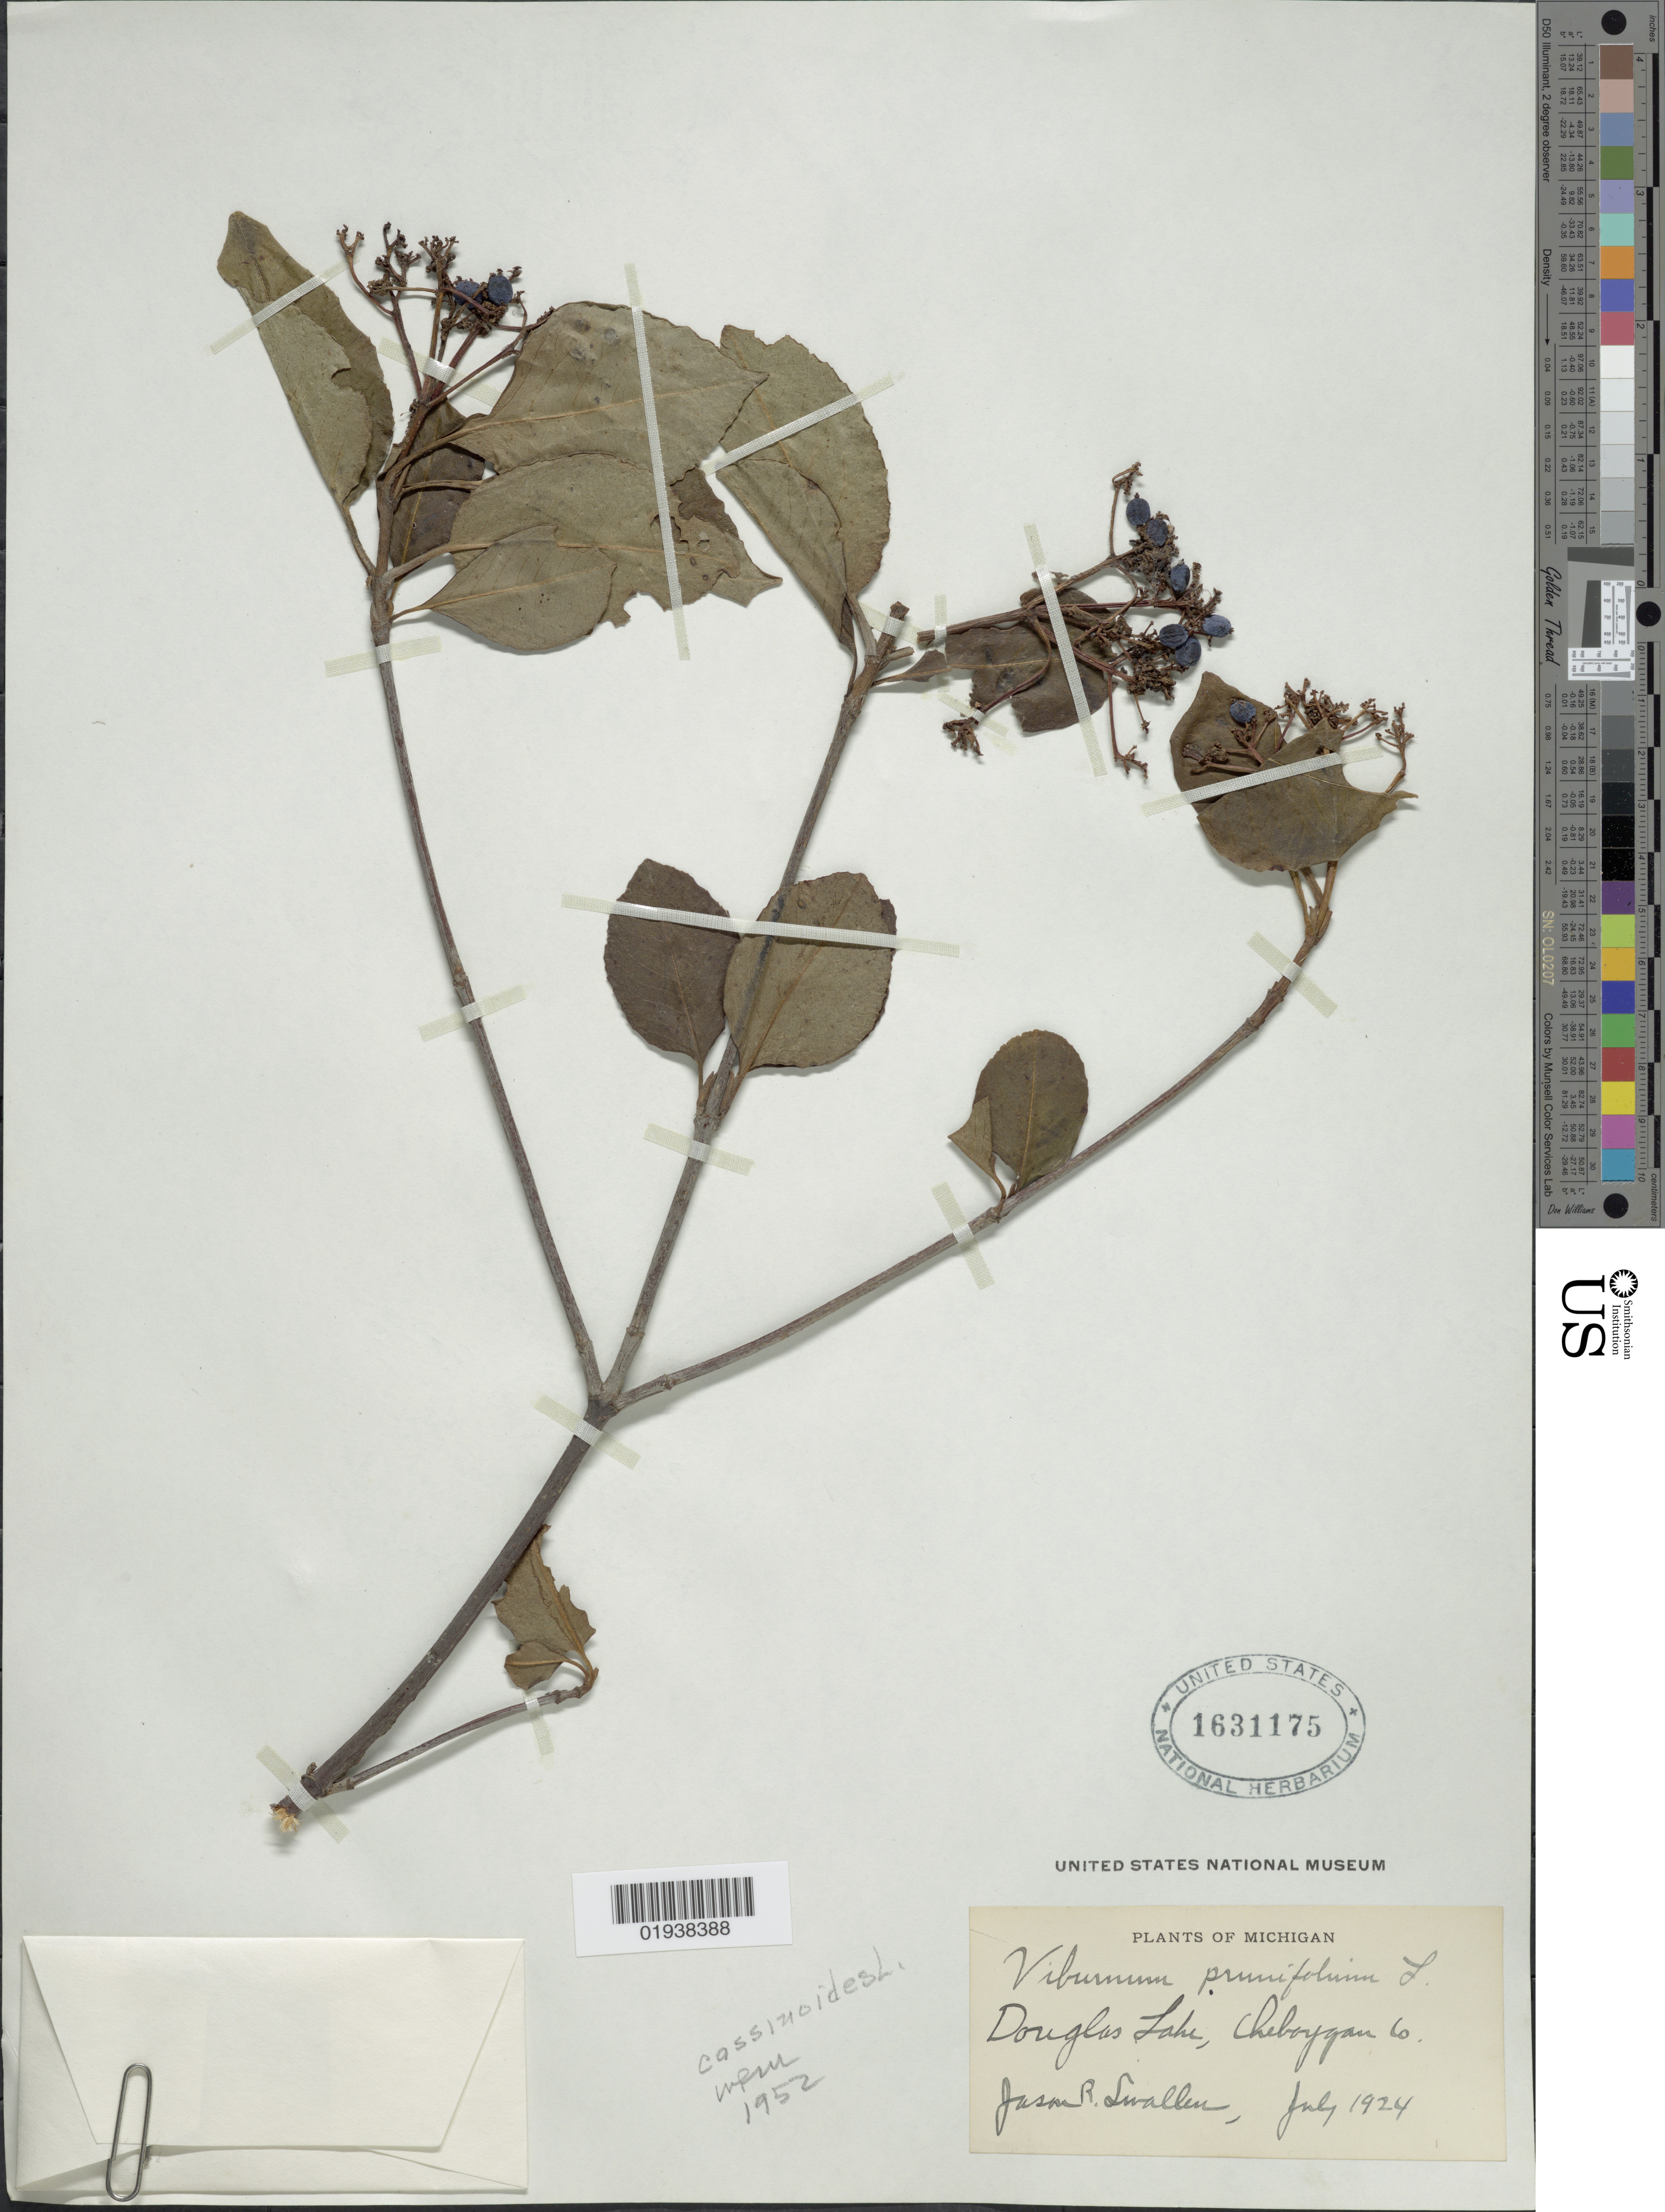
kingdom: Plantae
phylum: Tracheophyta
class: Magnoliopsida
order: Dipsacales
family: Viburnaceae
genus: Viburnum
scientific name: Viburnum cassinoides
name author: L.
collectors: J. R. Swallen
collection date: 1924-07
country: United States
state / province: Michigan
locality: Douglas Lake, Cheboygan Co.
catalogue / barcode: US 1631175